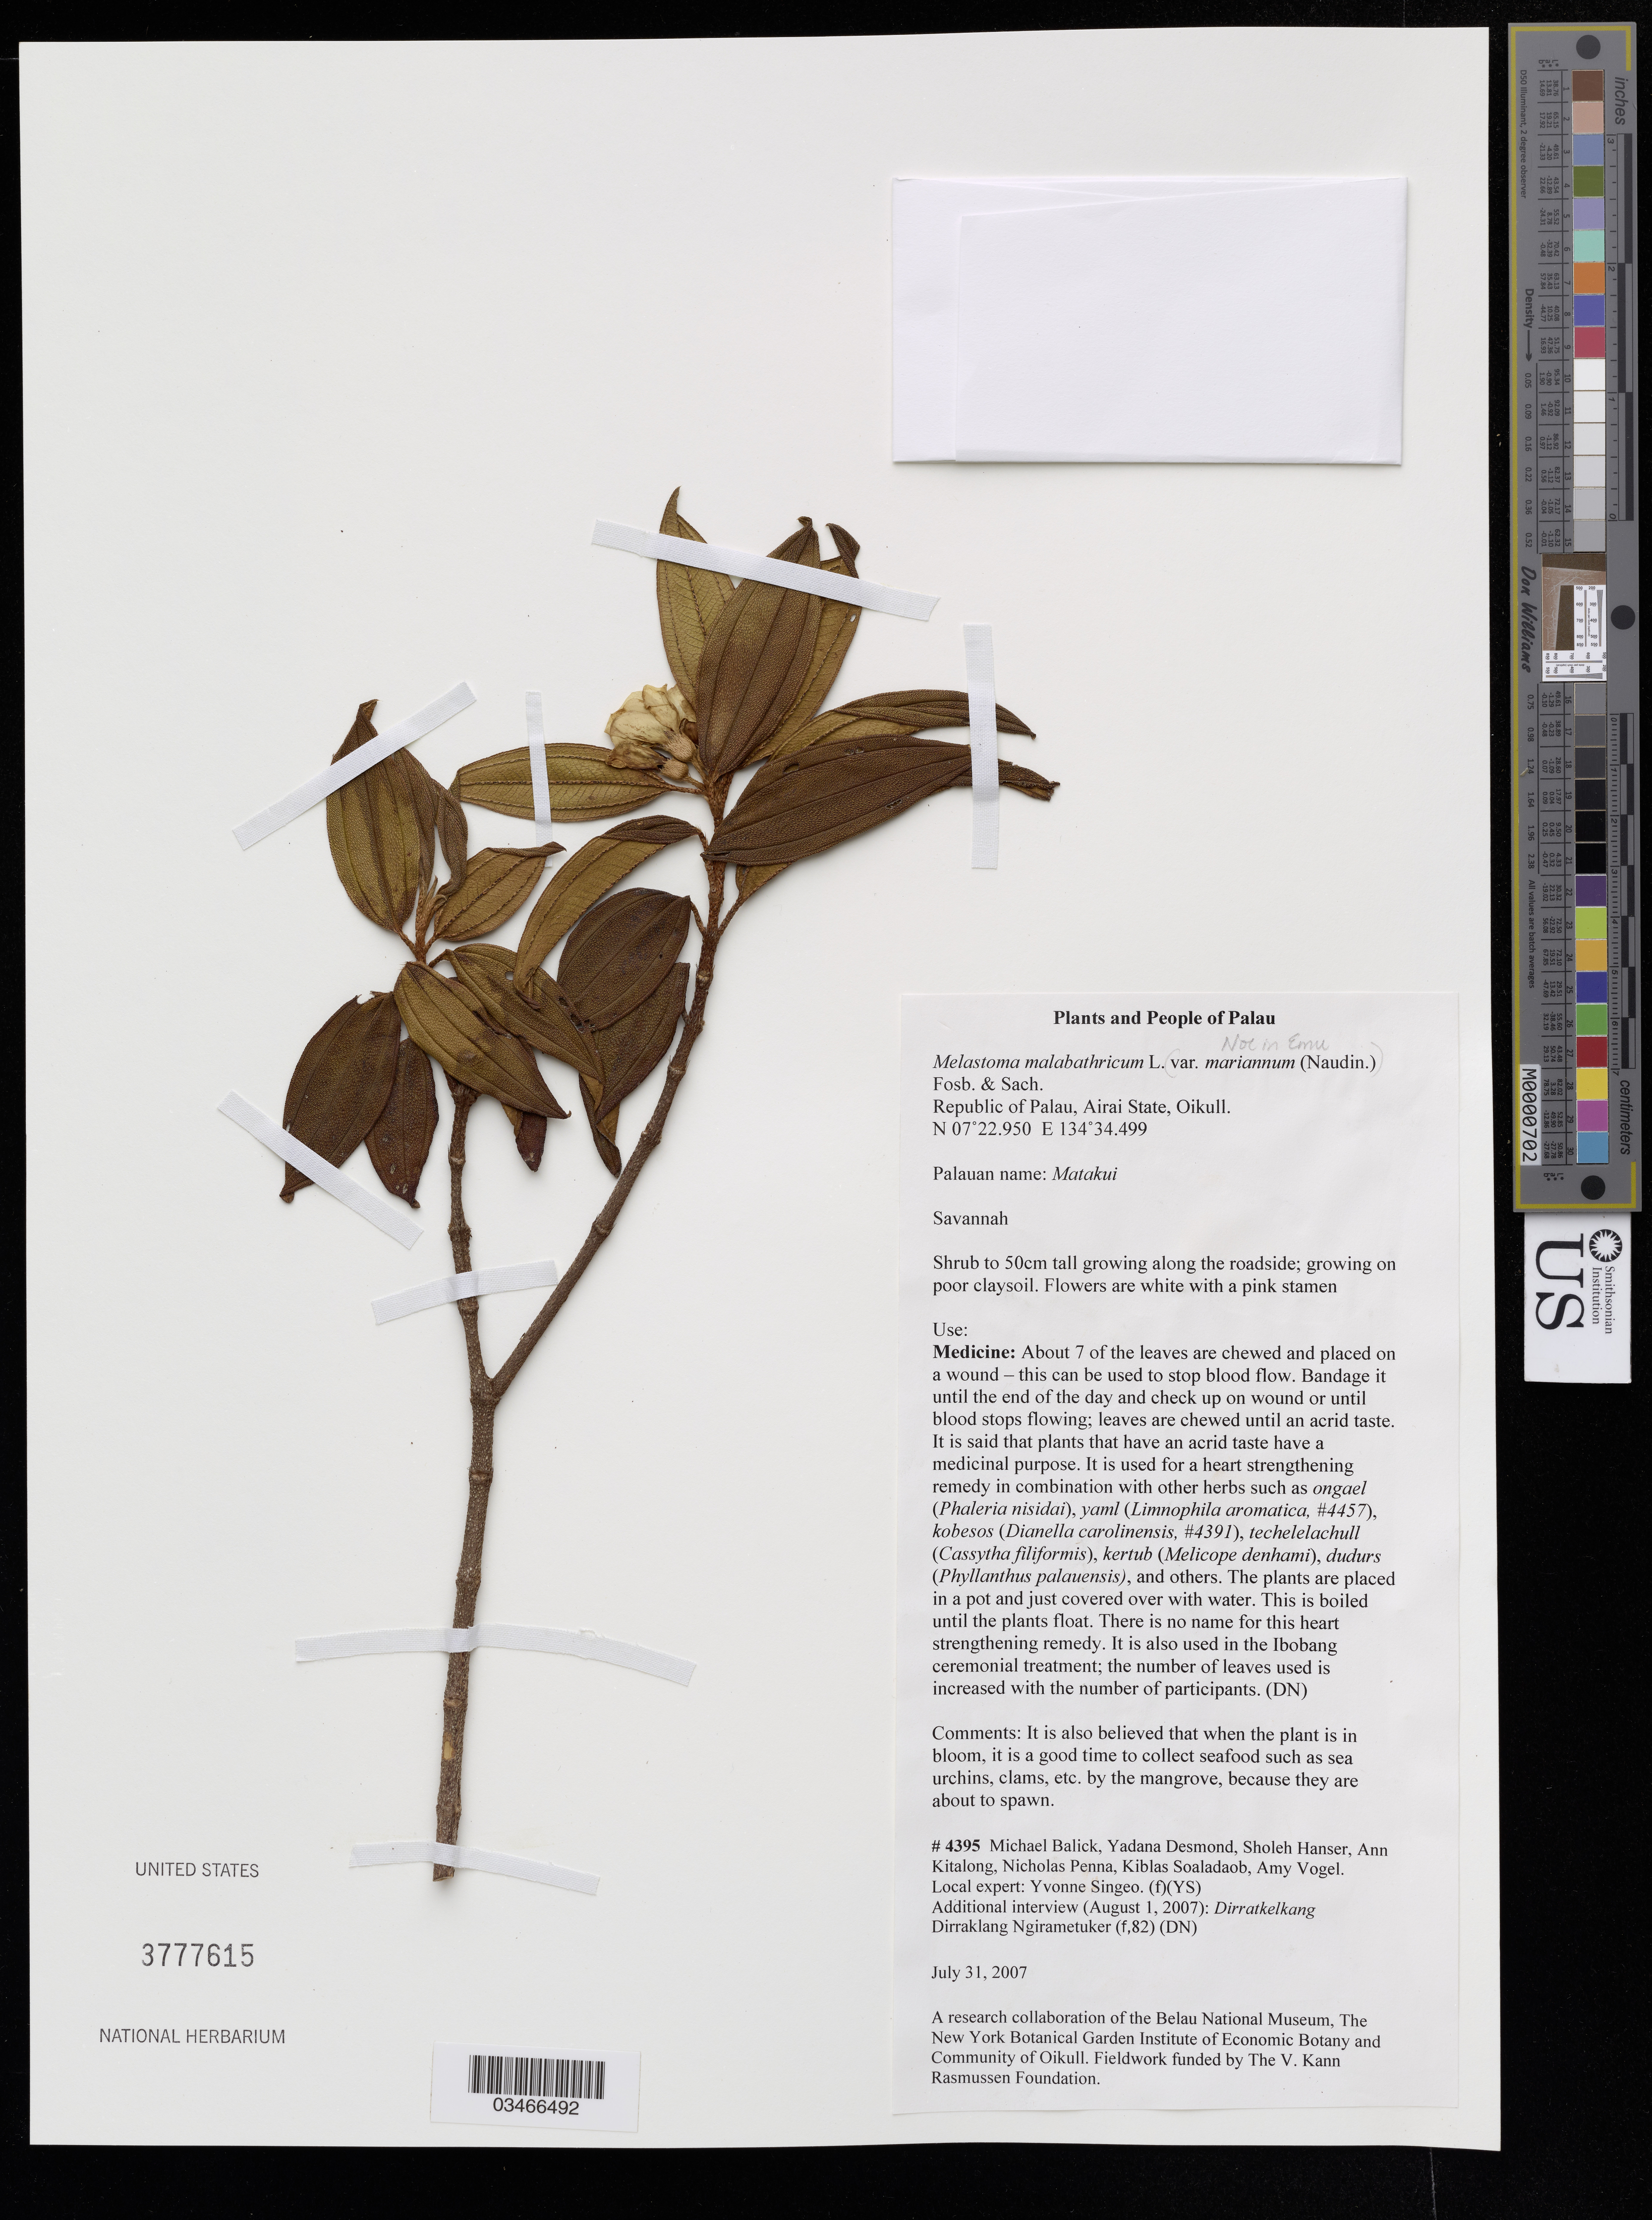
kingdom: Plantae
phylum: Tracheophyta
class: Magnoliopsida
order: Myrtales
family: Melastomataceae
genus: Melastoma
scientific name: Melastoma malabathricum var. marianum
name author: (Naudin) Fosberg & Sachet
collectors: M. J. Balick, Y. Desmond, S. Hanser & A. Kitalong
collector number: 4395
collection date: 2007-07-31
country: Belau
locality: Republic of Palau, Airai State, Oikull.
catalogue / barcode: US 3777615